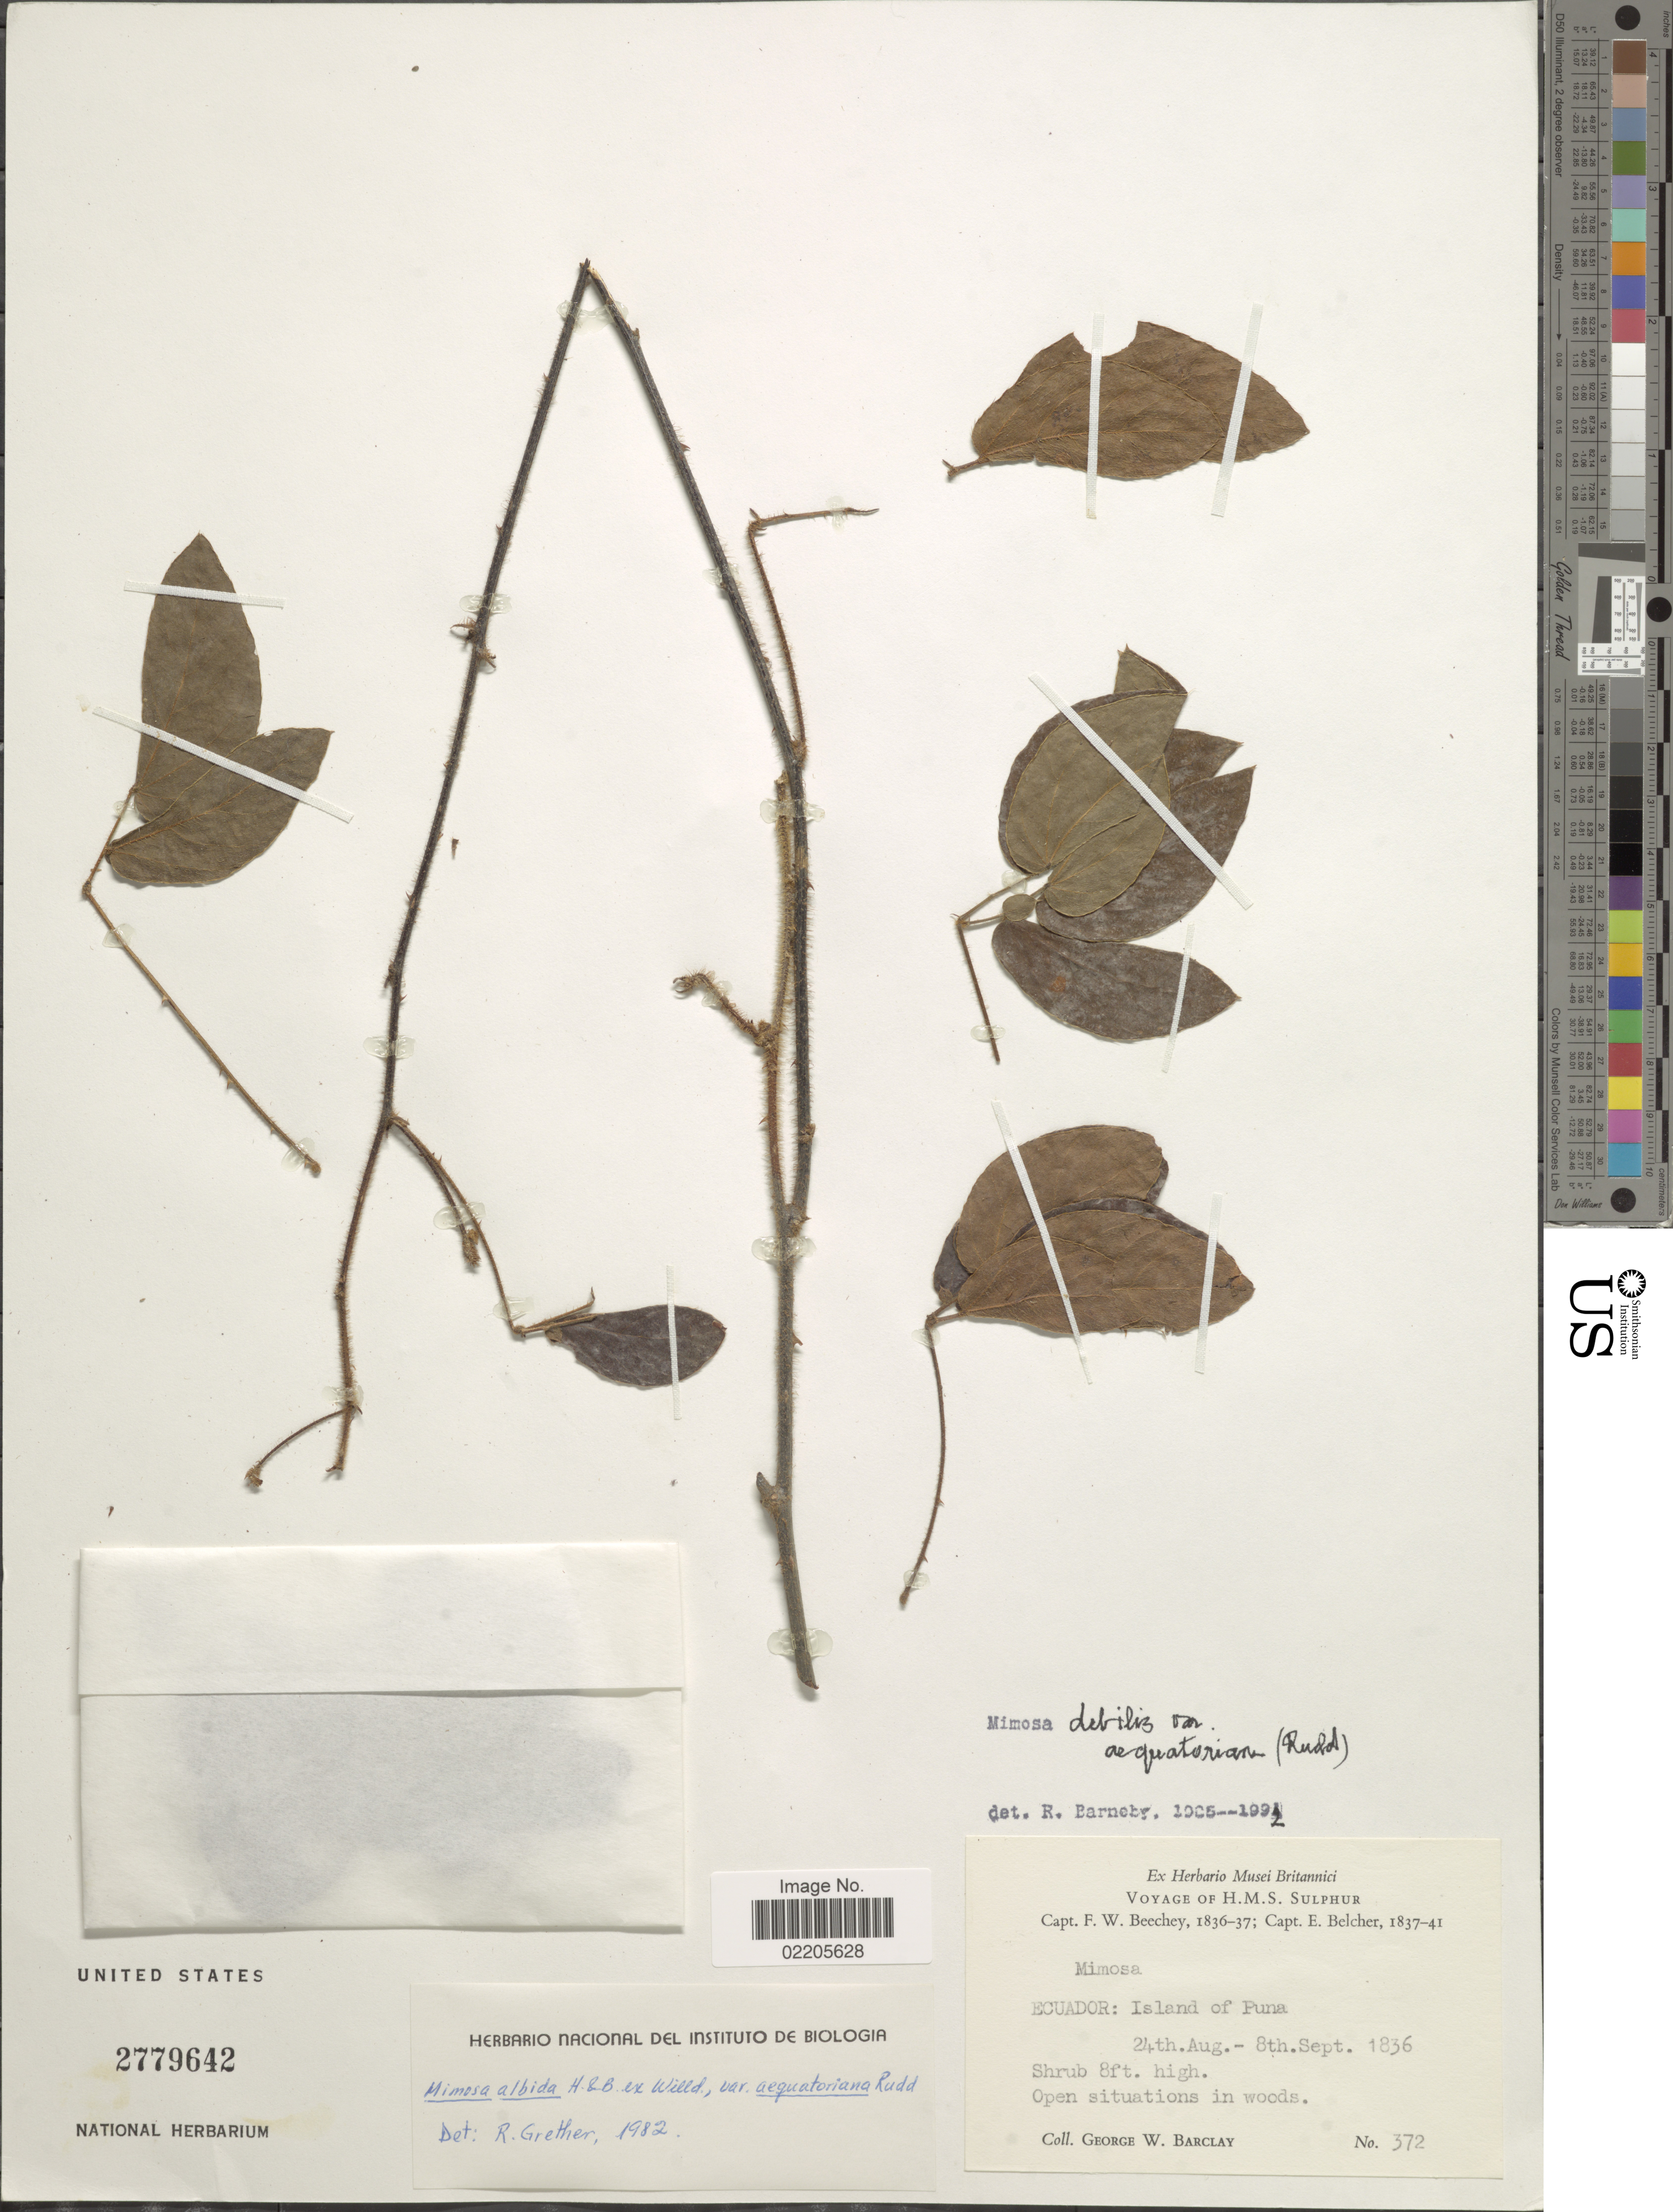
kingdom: Plantae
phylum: Tracheophyta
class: Magnoliopsida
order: Fabales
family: Fabaceae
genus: Mimosa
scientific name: Mimosa debilis var. aequatoriana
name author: (Rudd) Barneby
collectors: G. W. Barclay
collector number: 372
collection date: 1836-08-24/1836-09-08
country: Ecuador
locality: Island of Puna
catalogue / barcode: US 2779642